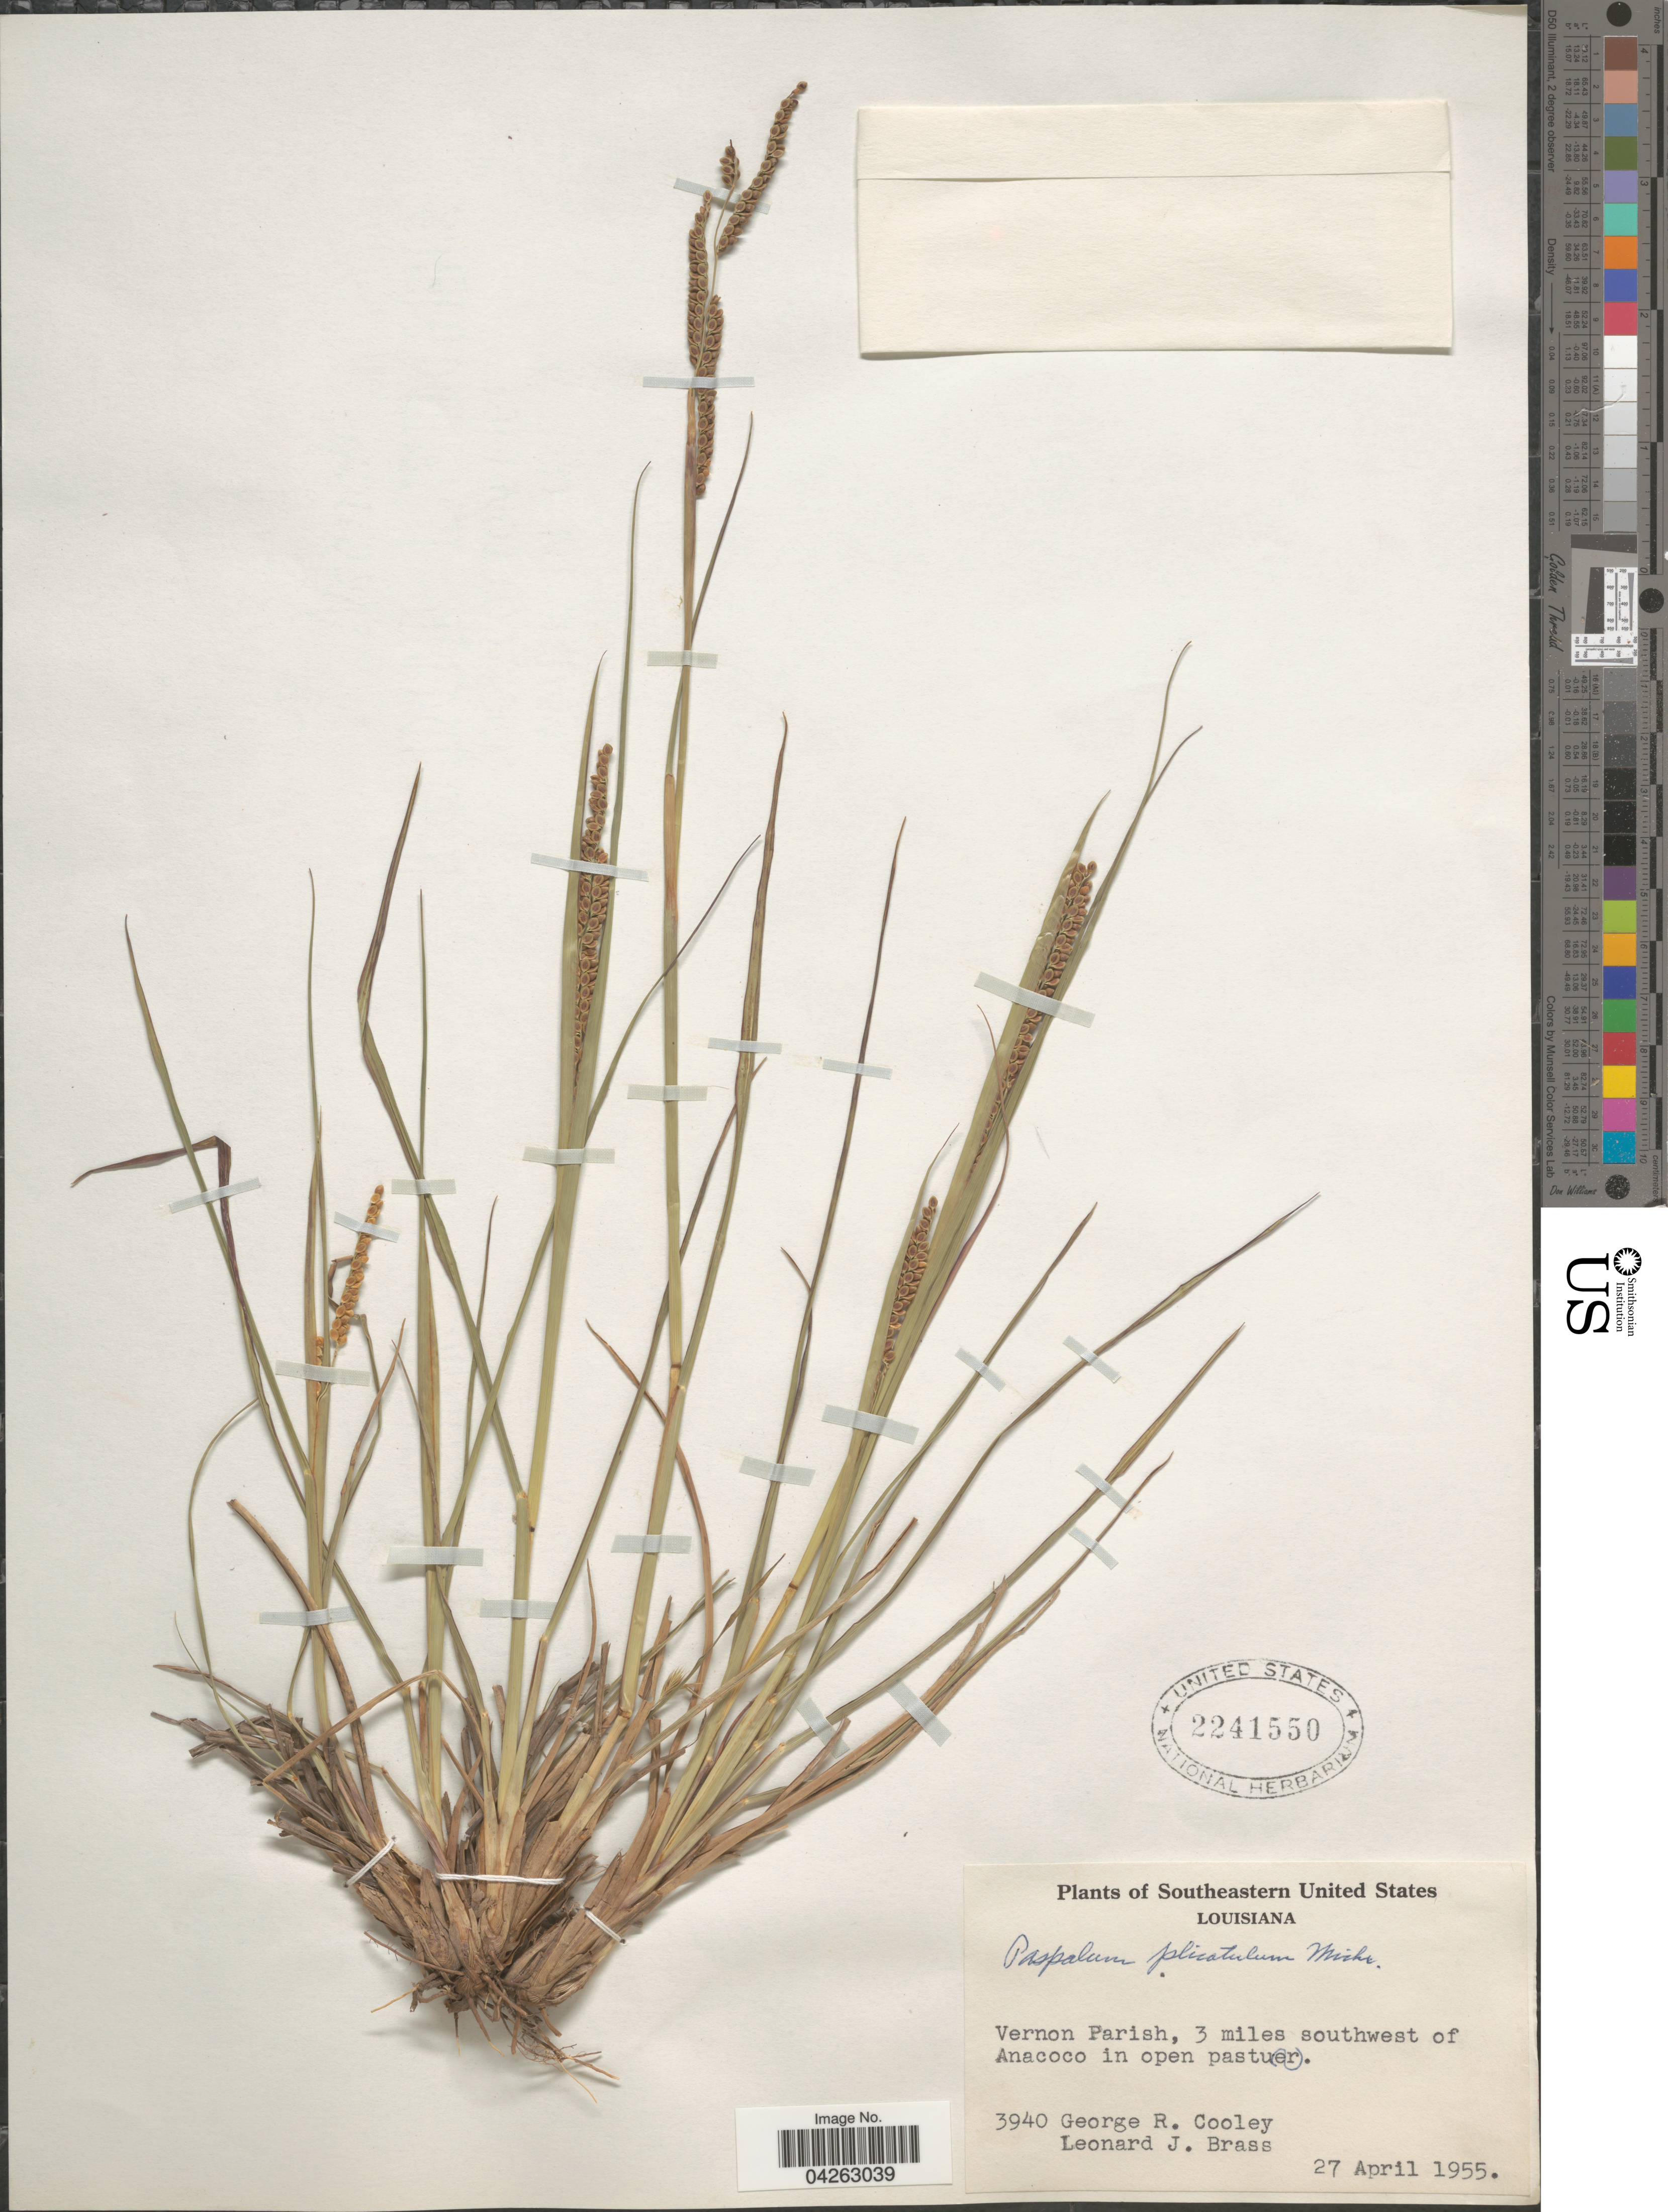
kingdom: Plantae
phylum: Tracheophyta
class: Liliopsida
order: Poales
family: Poaceae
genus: Paspalum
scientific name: Paspalum plicatulum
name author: Michx.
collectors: G. R. Cooley & L. J. Brass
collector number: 3940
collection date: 1955-04-27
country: United States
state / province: Louisiana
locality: Southern United States. Vernon parish, 3 miles southwest of Anacoco in open pasture.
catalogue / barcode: US 2241550